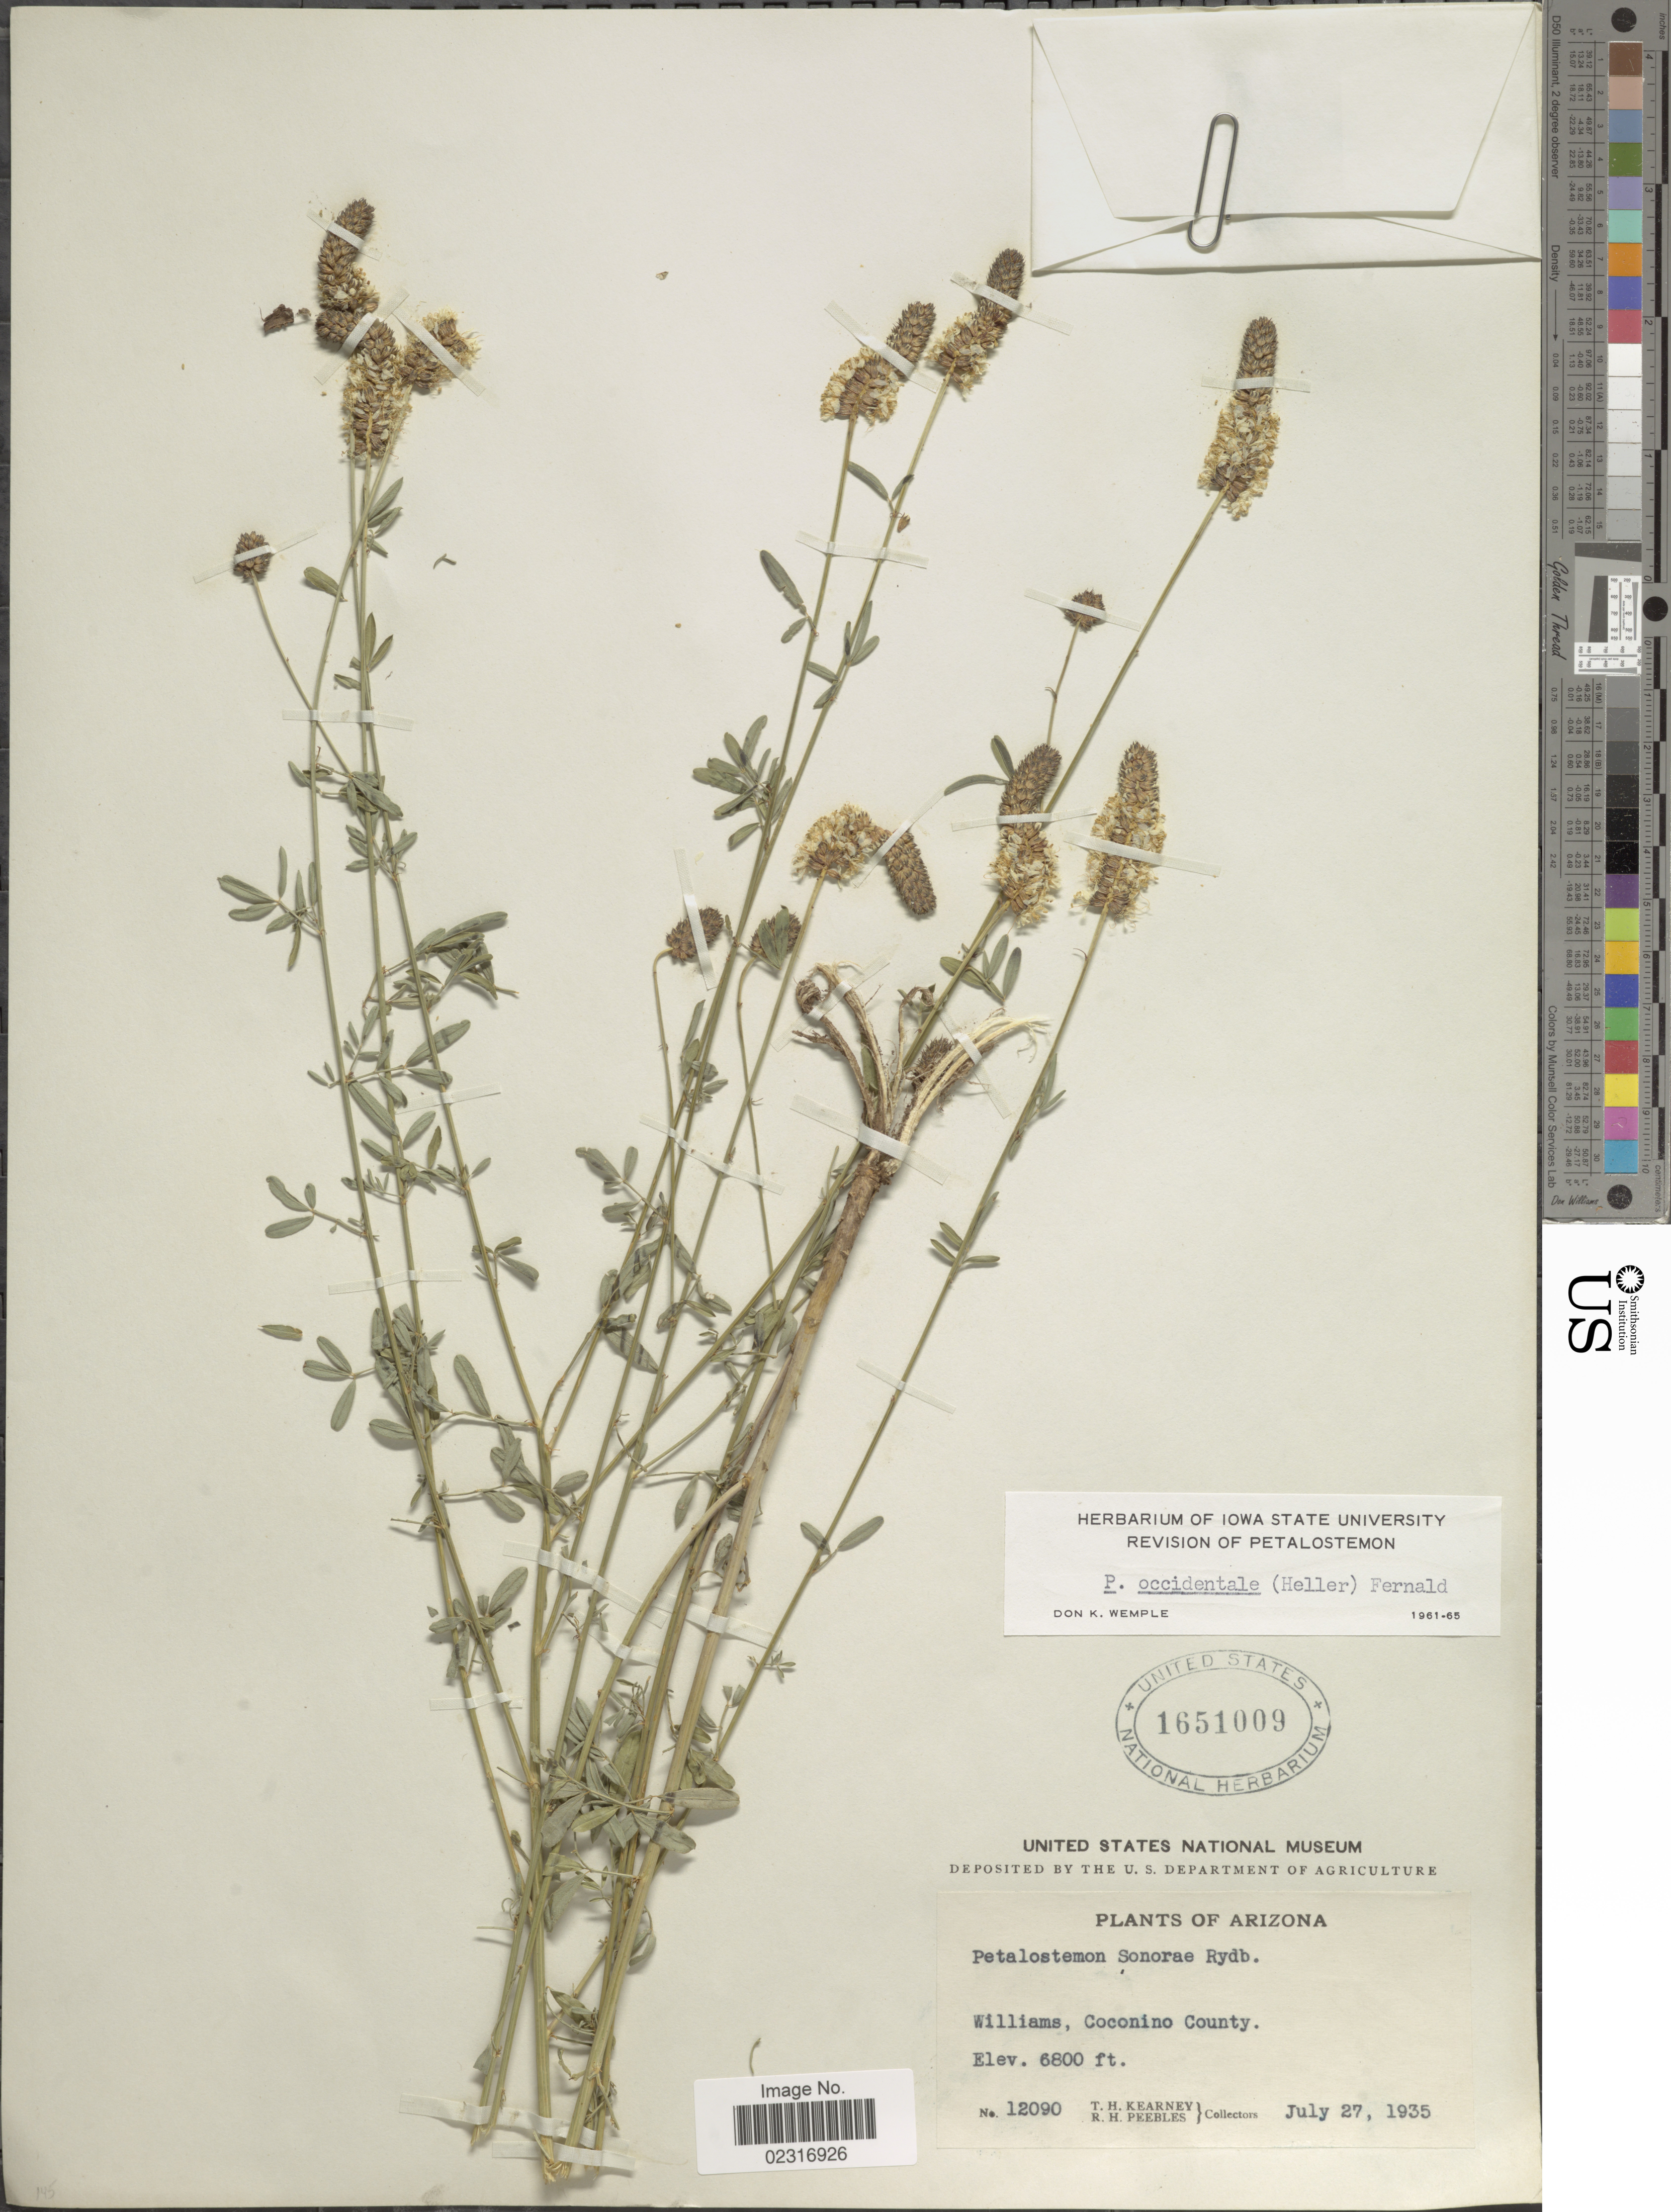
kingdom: Plantae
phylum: Tracheophyta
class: Magnoliopsida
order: Fabales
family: Fabaceae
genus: Dalea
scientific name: Dalea candida var. oligophylla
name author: (Torr) Shinners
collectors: T. H. Kearney & R. H. Peebles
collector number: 12090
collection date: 1935-07-27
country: United States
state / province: Arizona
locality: Williams, Coconino County.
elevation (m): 2073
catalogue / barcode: US 1651009